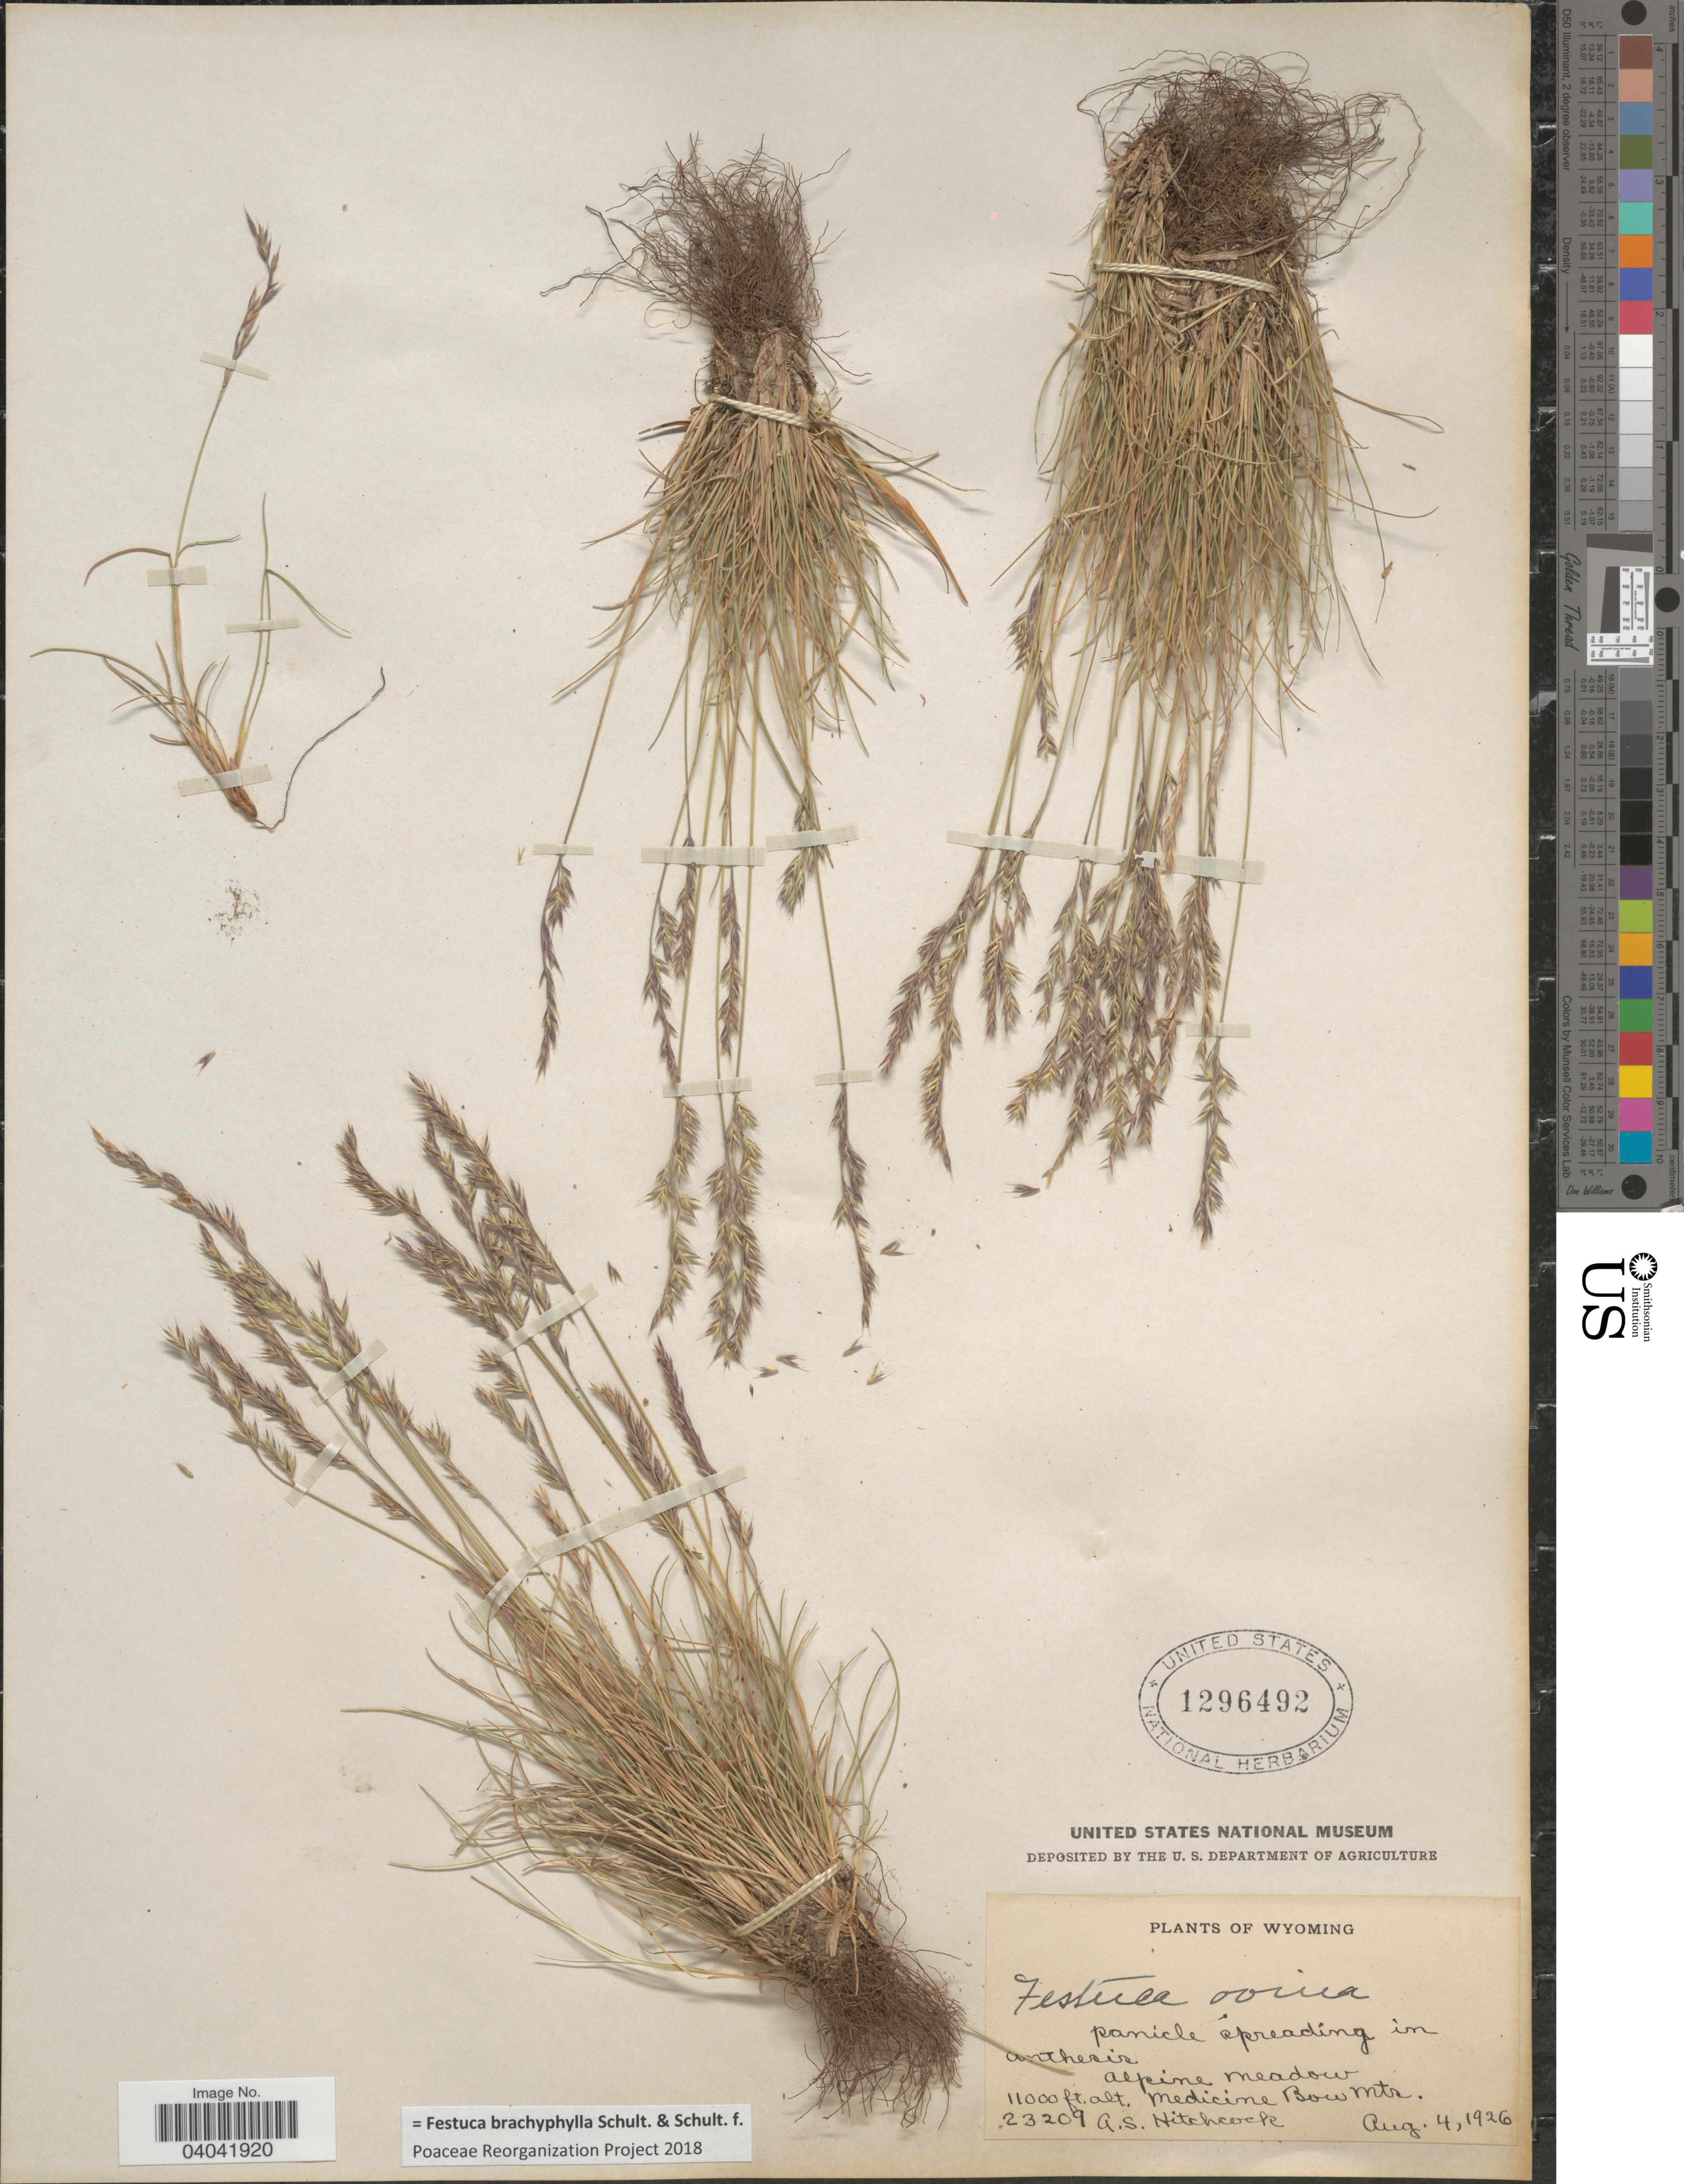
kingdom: Plantae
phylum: Tracheophyta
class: Liliopsida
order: Poales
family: Poaceae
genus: Festuca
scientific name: Festuca brachyphylla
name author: Schult. & Schult. f.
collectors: A. S. Hitchcock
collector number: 23209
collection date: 1926-08-04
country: United States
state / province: Wyoming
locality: Alpine Meadow. Medicine Bow Mts.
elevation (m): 3353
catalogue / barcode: US 1296492